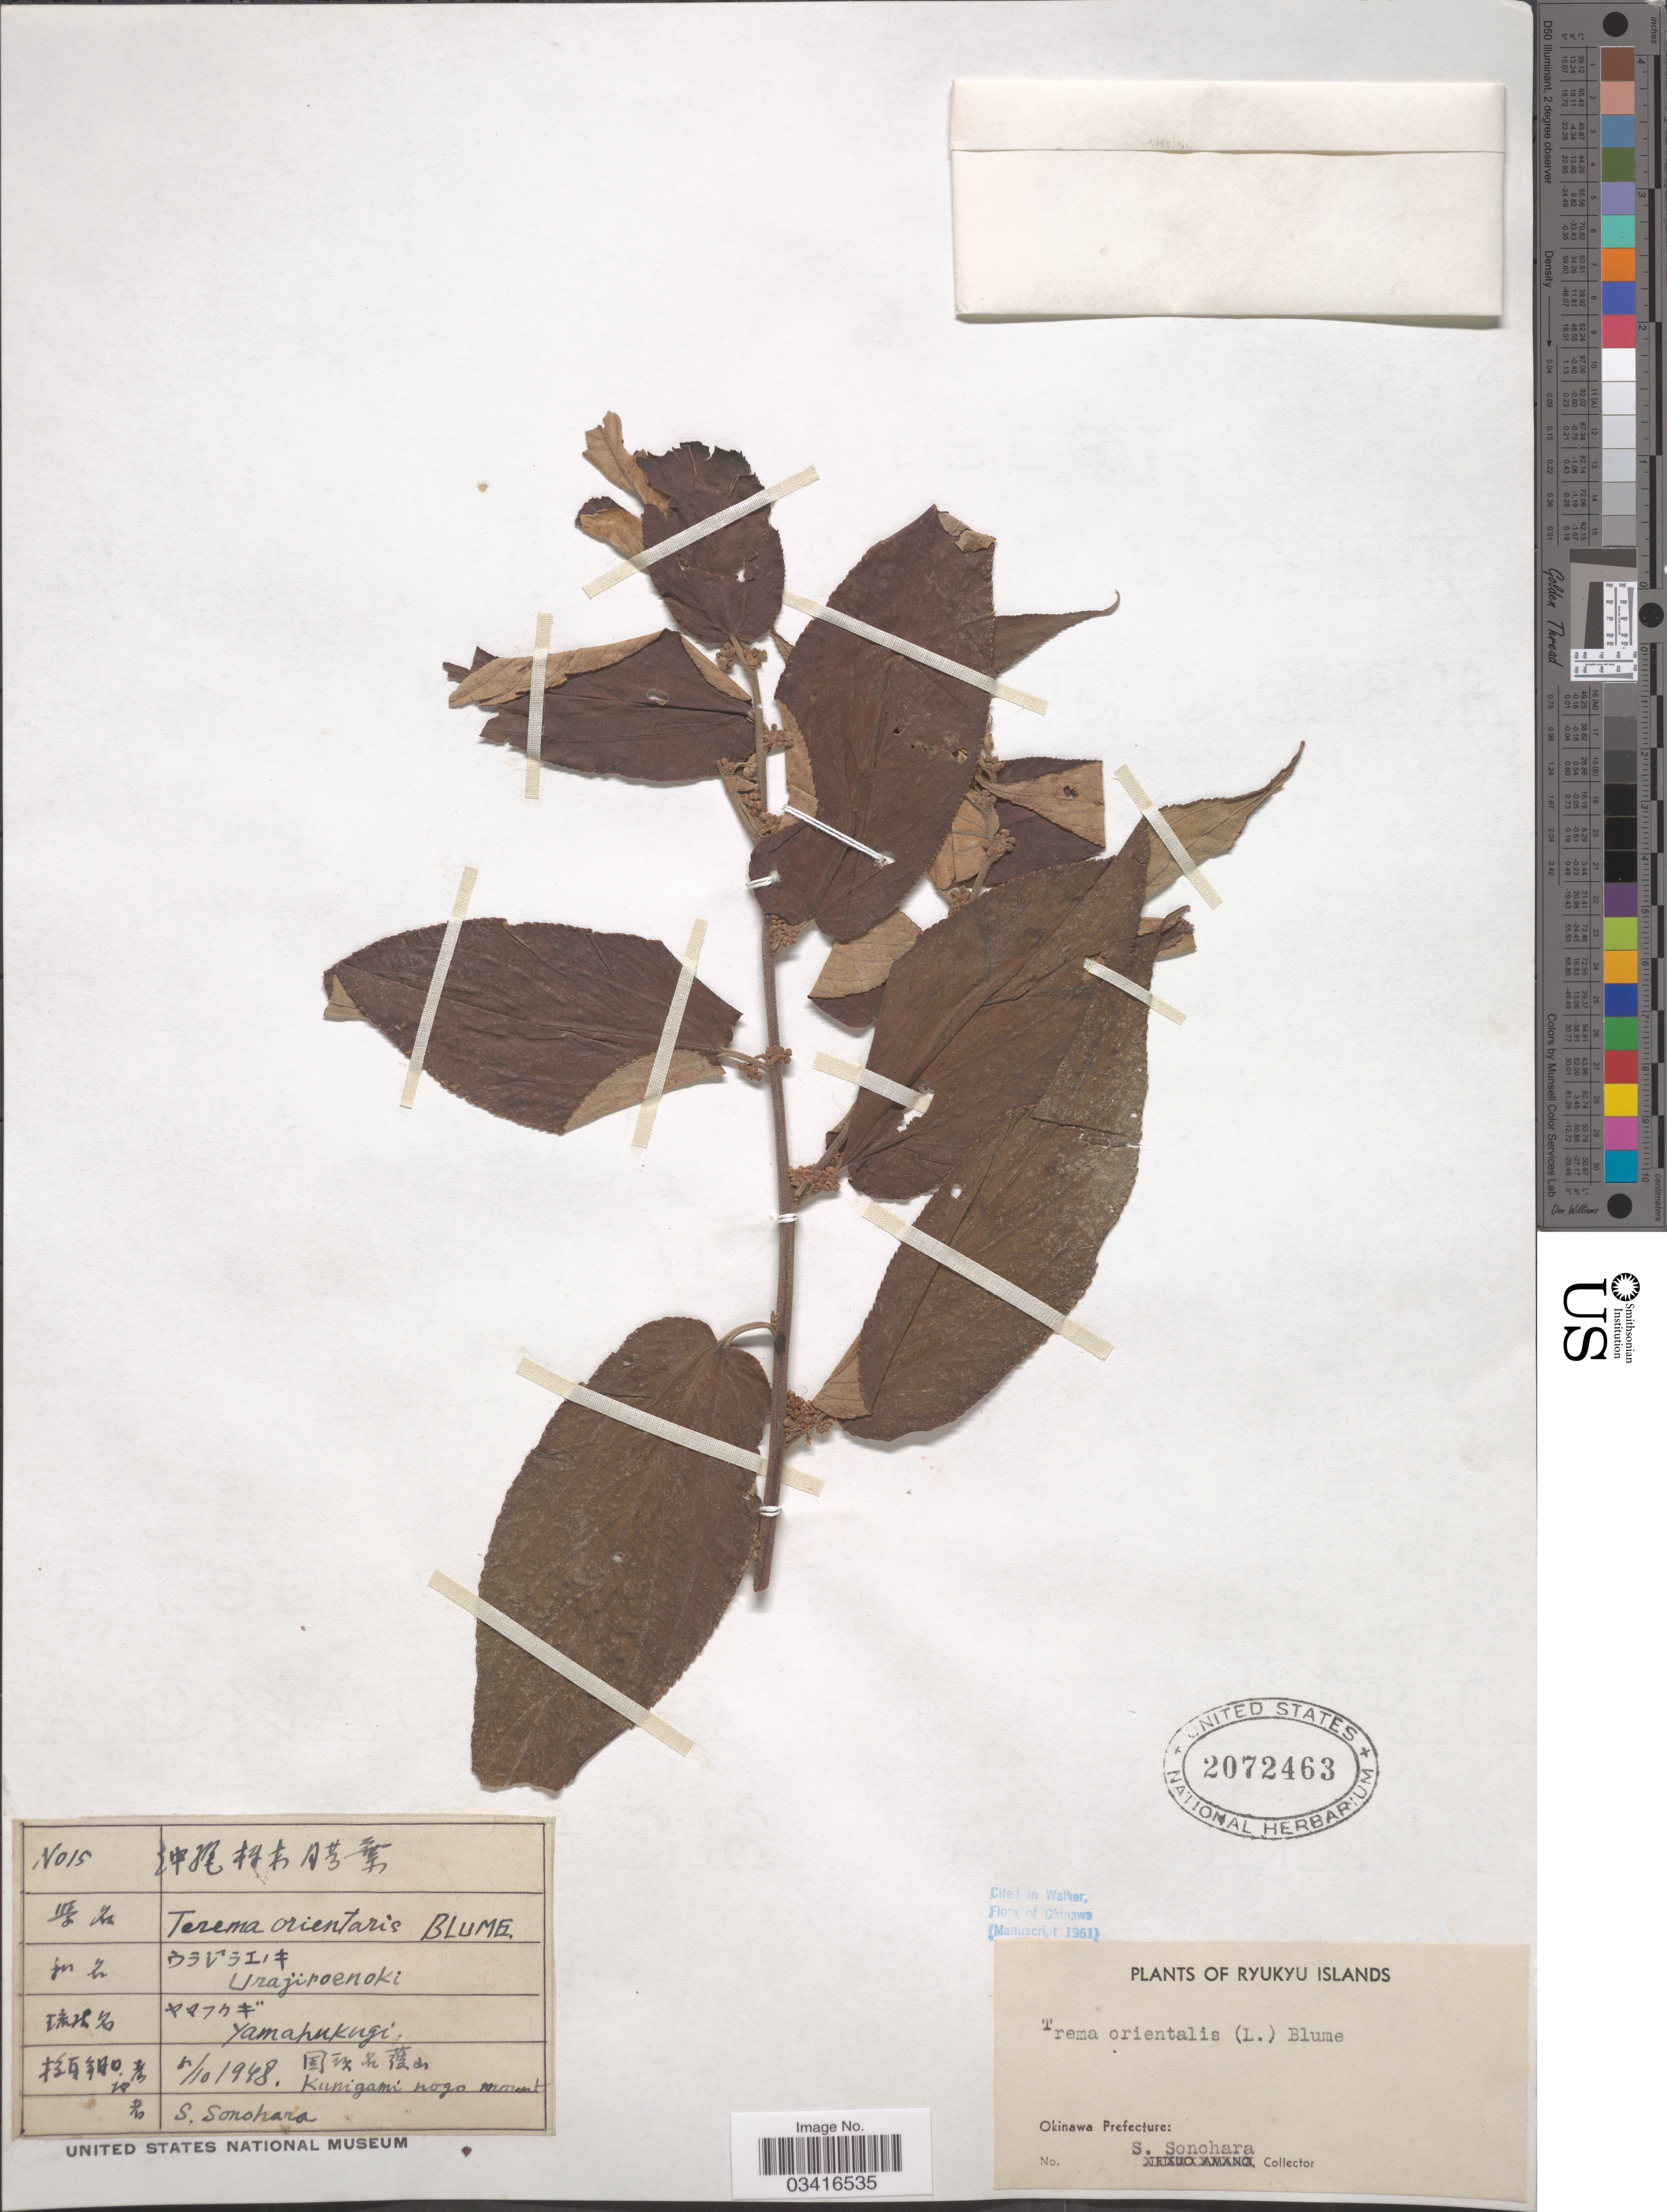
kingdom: Plantae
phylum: Tracheophyta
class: Magnoliopsida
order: Rosales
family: Cannabaceae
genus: Trema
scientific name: Trema orientale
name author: (L.) Blume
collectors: S. Sonohara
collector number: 15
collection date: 1948-10-05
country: Japan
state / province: Okinawa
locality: Ryukyu Islands. Kunigami nogo morent. Okinawa Prefecture.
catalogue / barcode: US 2072463